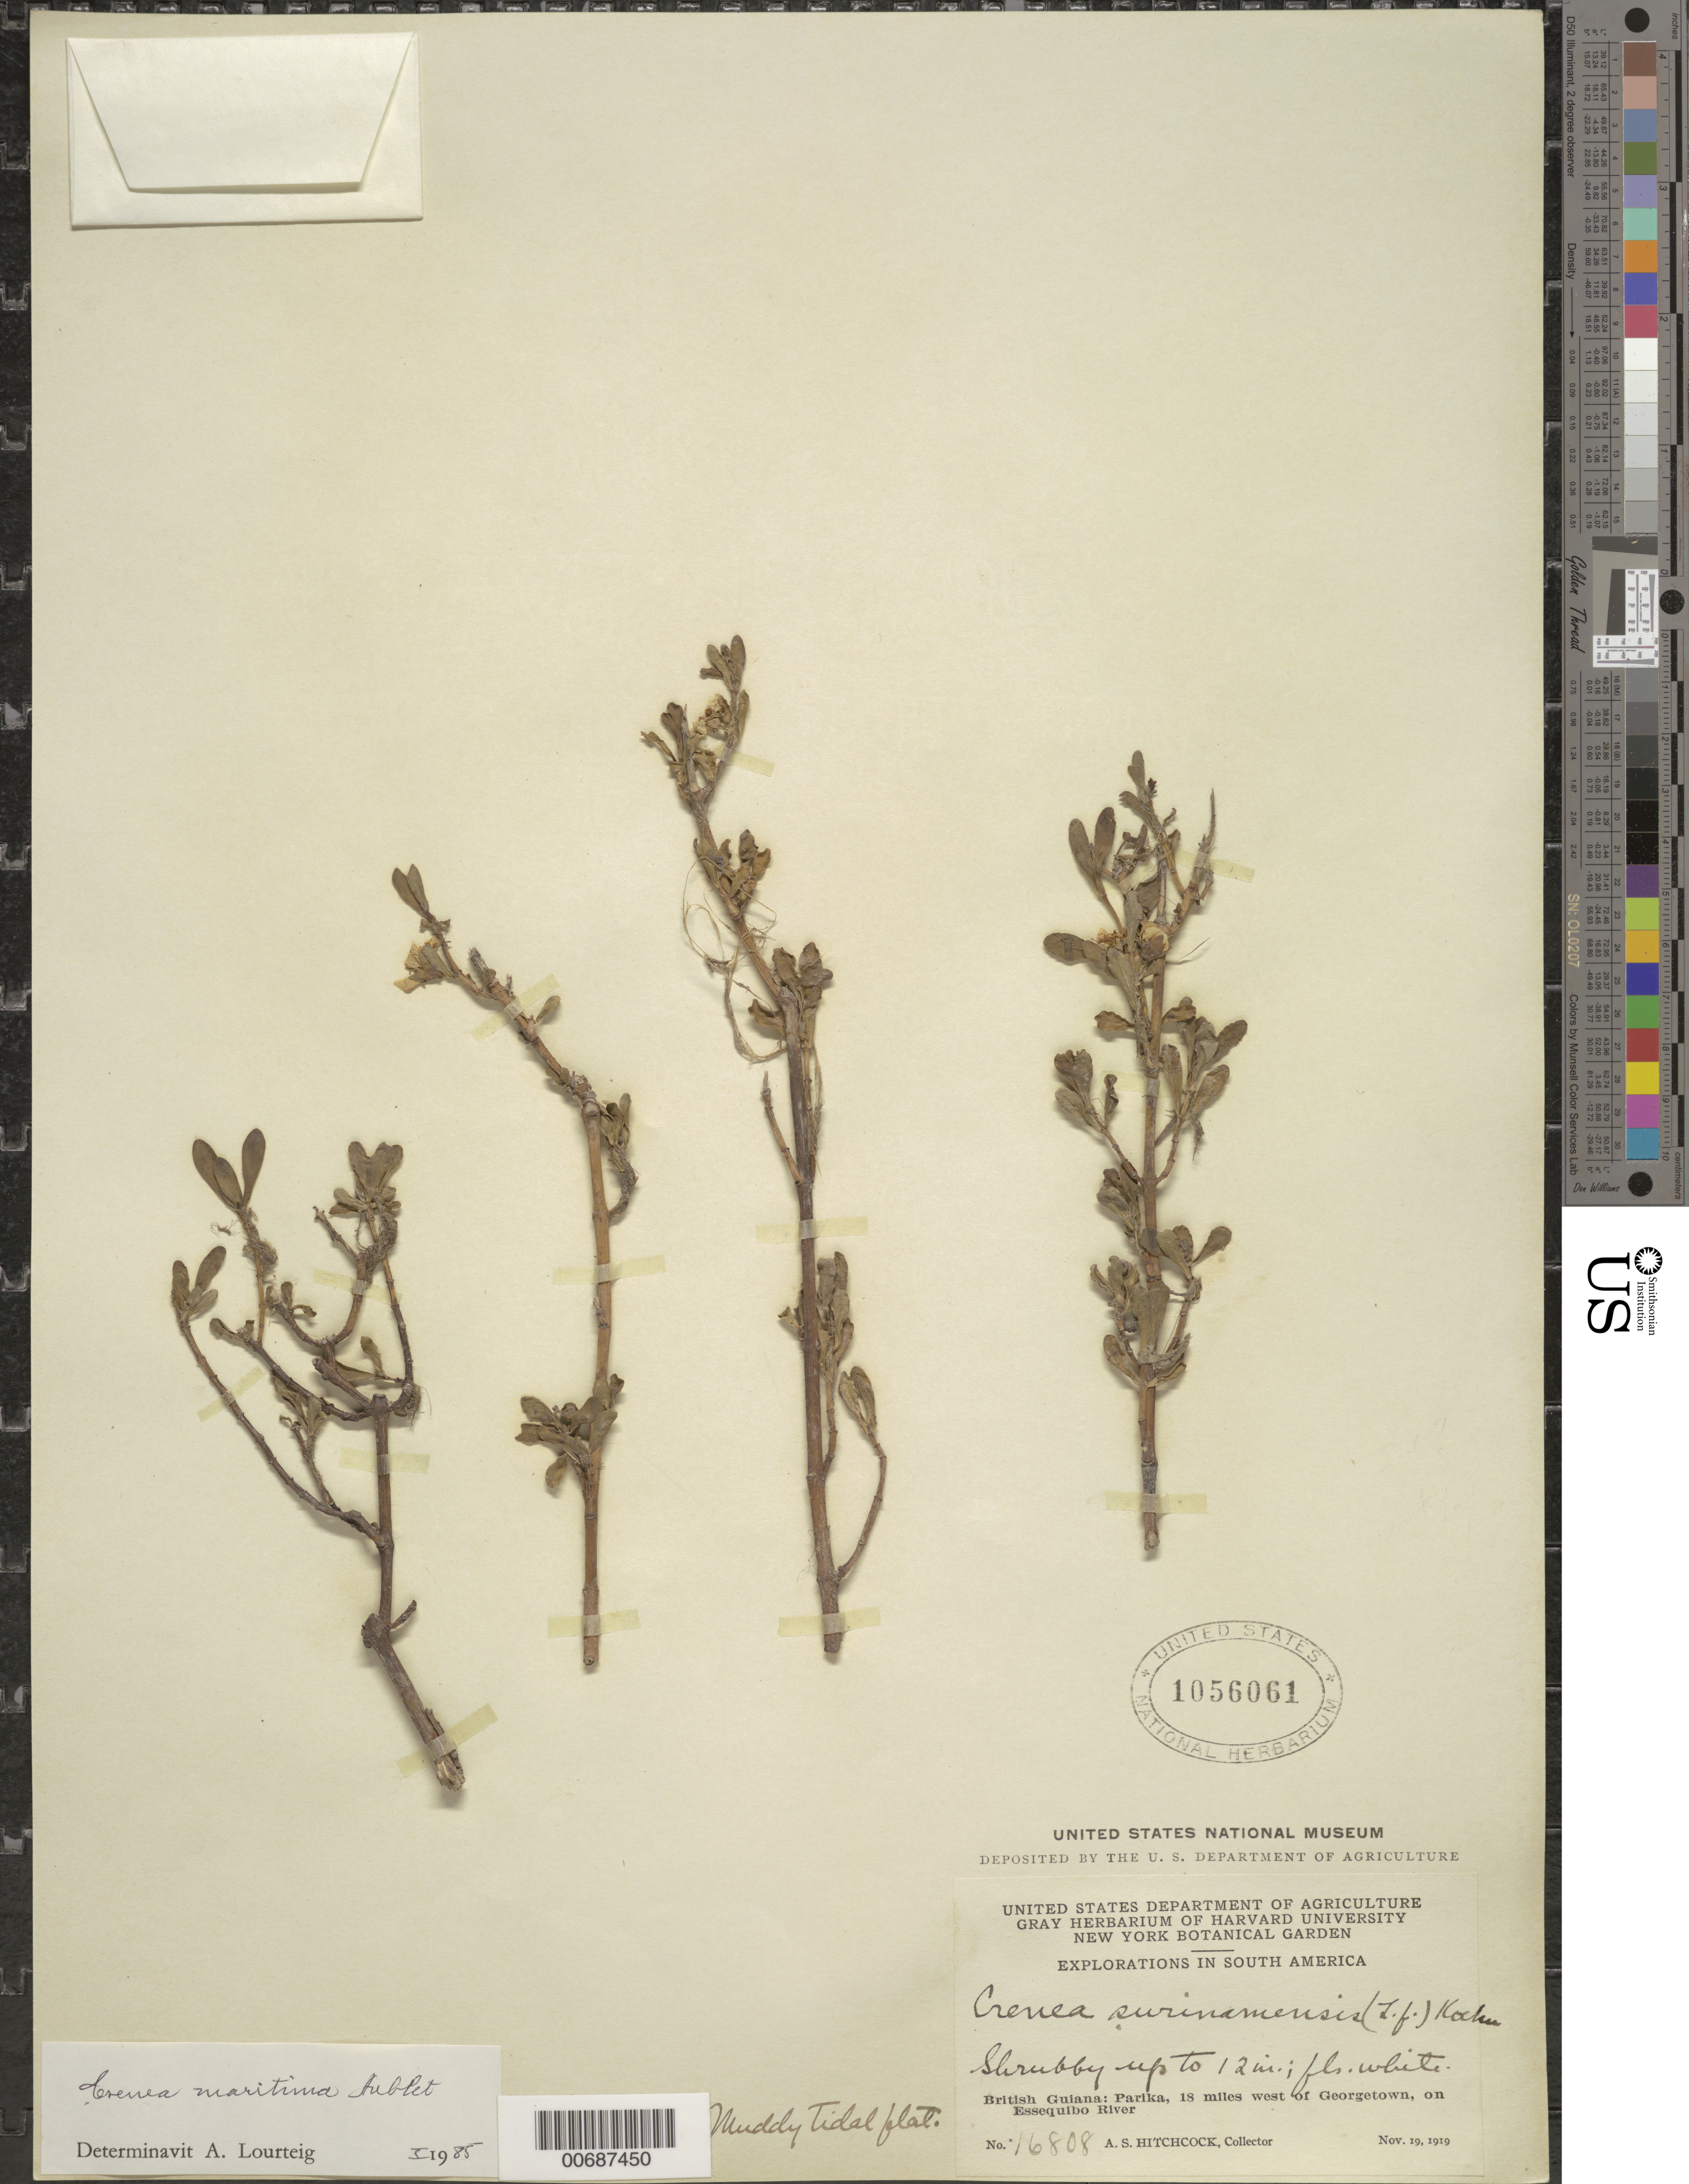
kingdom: Plantae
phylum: Tracheophyta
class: Magnoliopsida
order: Myrtales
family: Lythraceae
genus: Ammannia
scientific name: Ammannia maritima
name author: (Aubl.) S.A. Graham et al.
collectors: A. S. Hitchcock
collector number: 16808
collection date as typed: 19-Nov-19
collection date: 1919-11-19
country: Guyana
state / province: Essequibo Isl-W. Demerara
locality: Parika, 18 mi. W of Georgetown, on Essequibo R.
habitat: Muddy tidal flat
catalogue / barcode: US 1056061